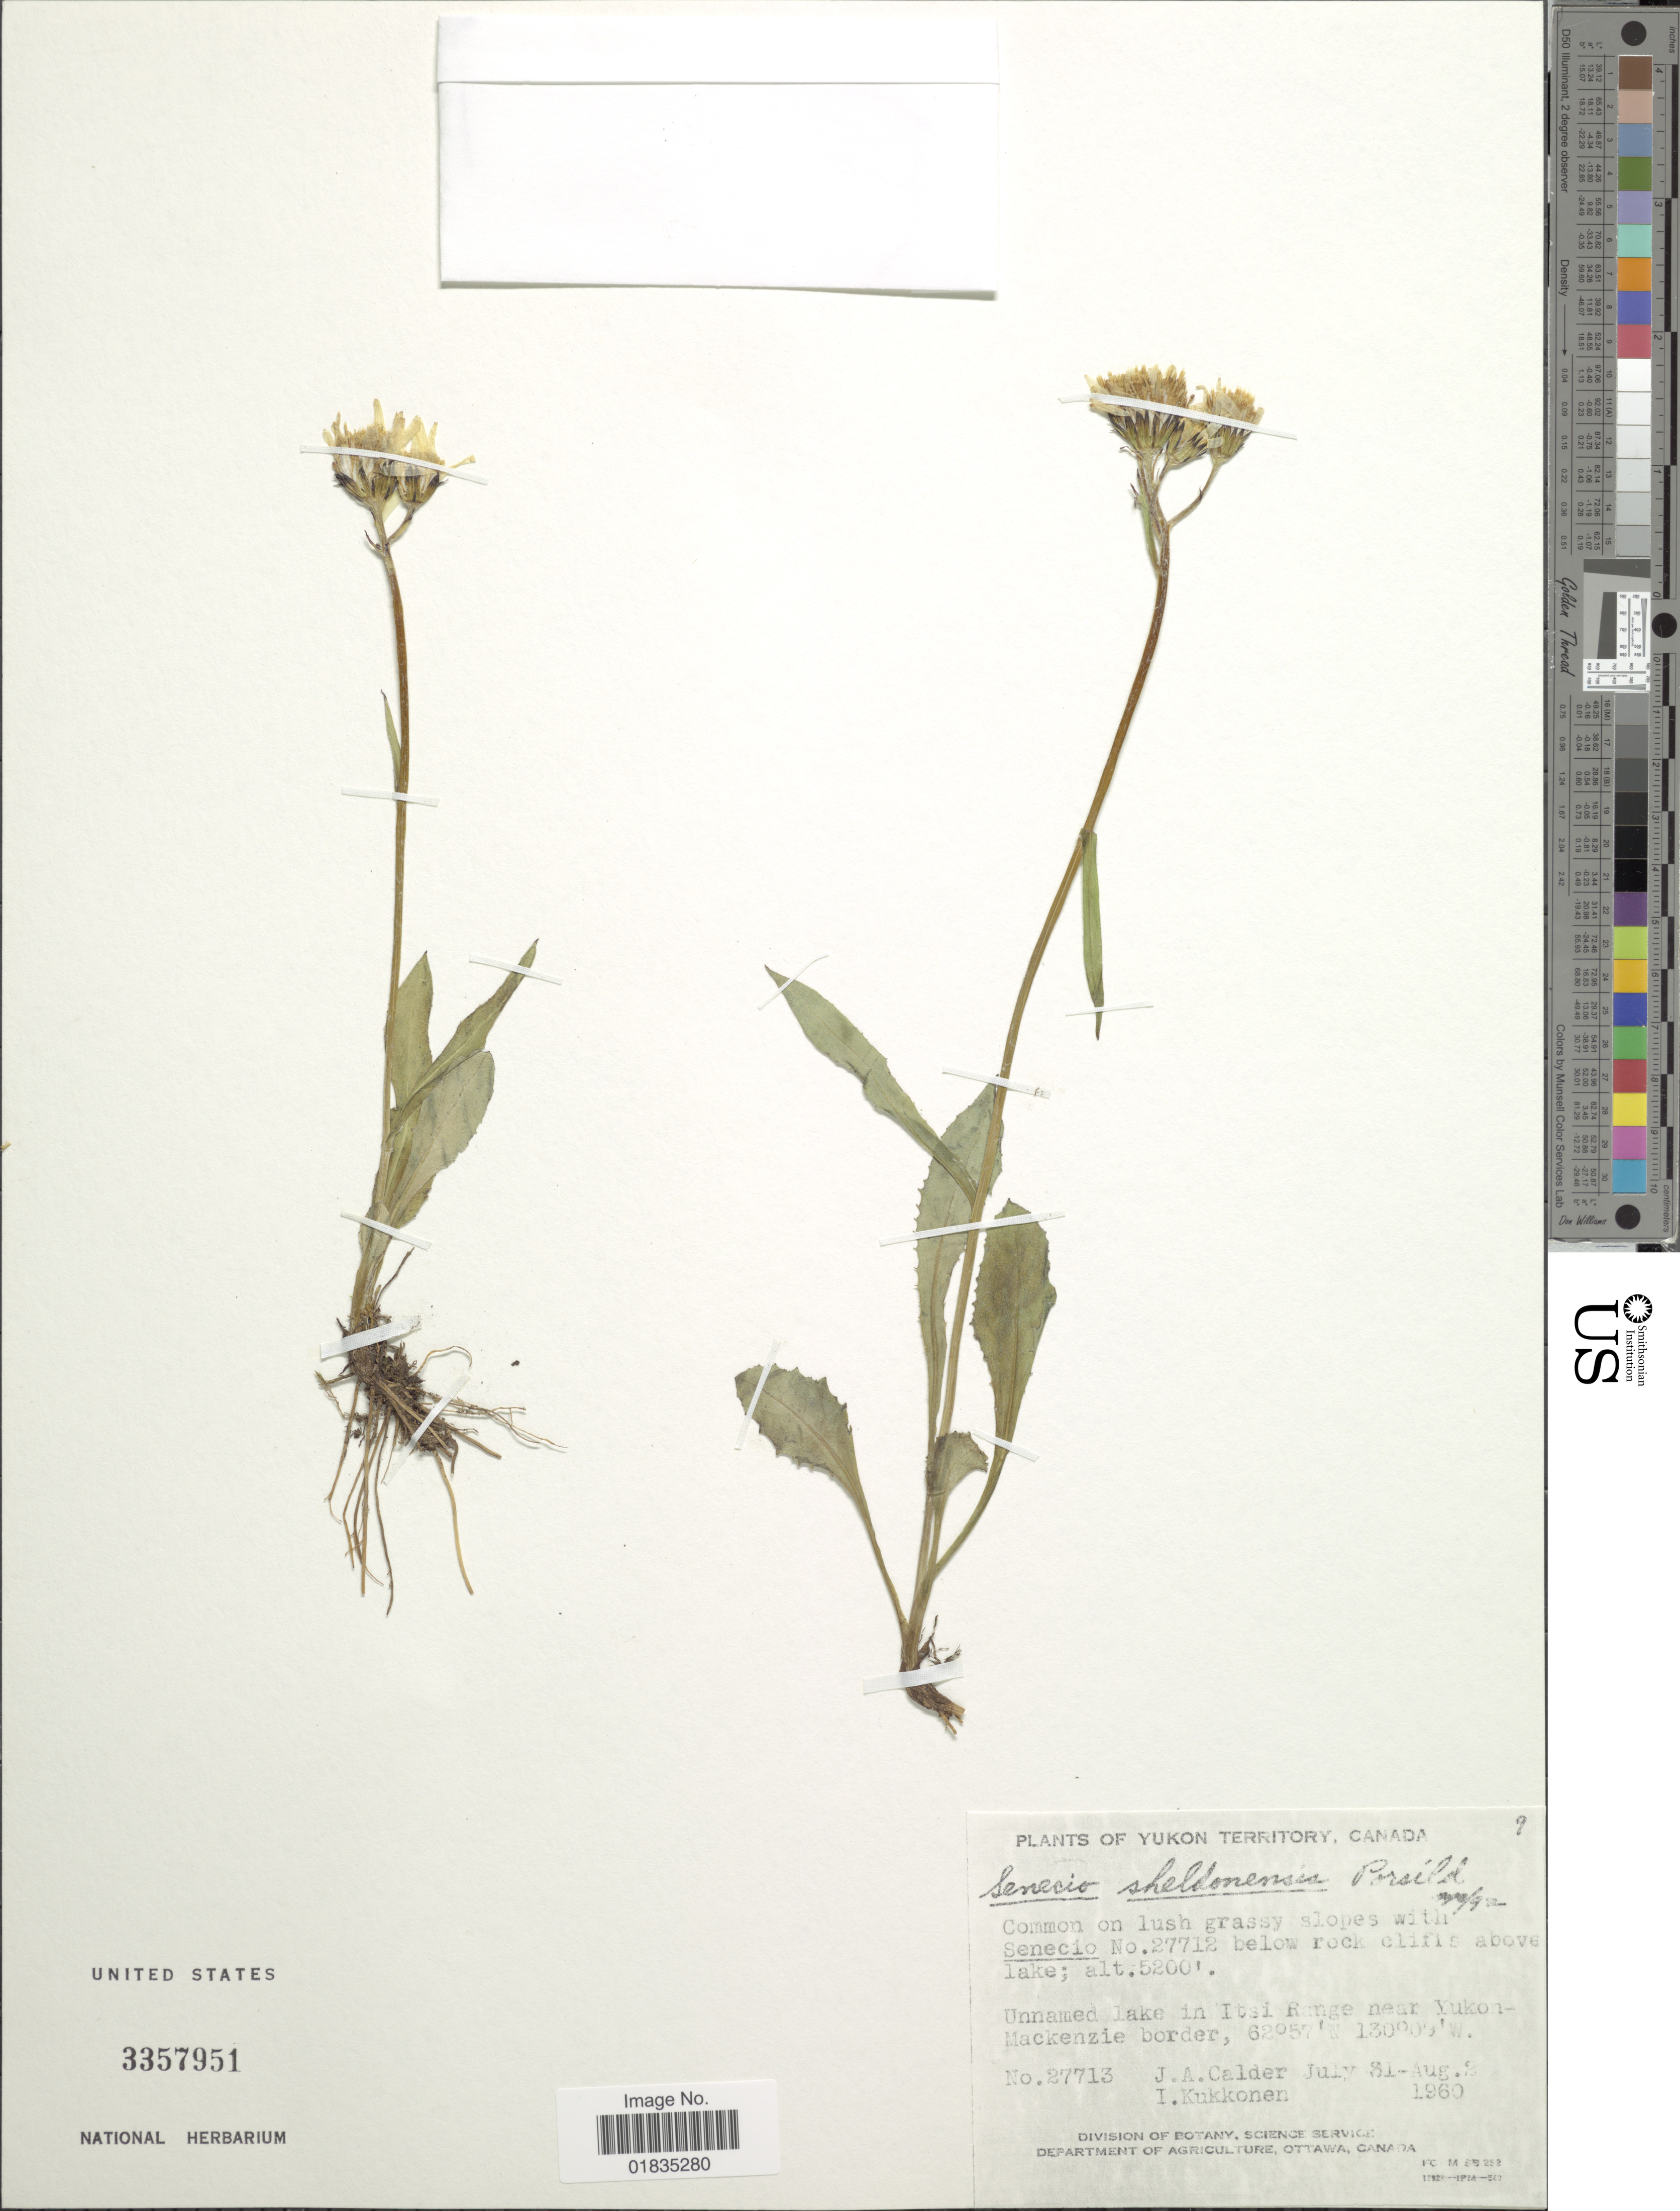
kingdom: Plantae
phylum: Tracheophyta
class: Magnoliopsida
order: Asterales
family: Asteraceae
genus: Senecio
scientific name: Senecio sheldonensis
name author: A.E. Porsild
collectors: J. A. Calder & I. Kukkonen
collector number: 27713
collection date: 1960-07-31/1960-08-02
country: Canada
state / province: Yukon Territory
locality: Common on lush grassy slopes below rock cliffs above lake, unnamed lake in Itsi Range near Yukon-Mackenzie border.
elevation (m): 1585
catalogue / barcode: US 3357951